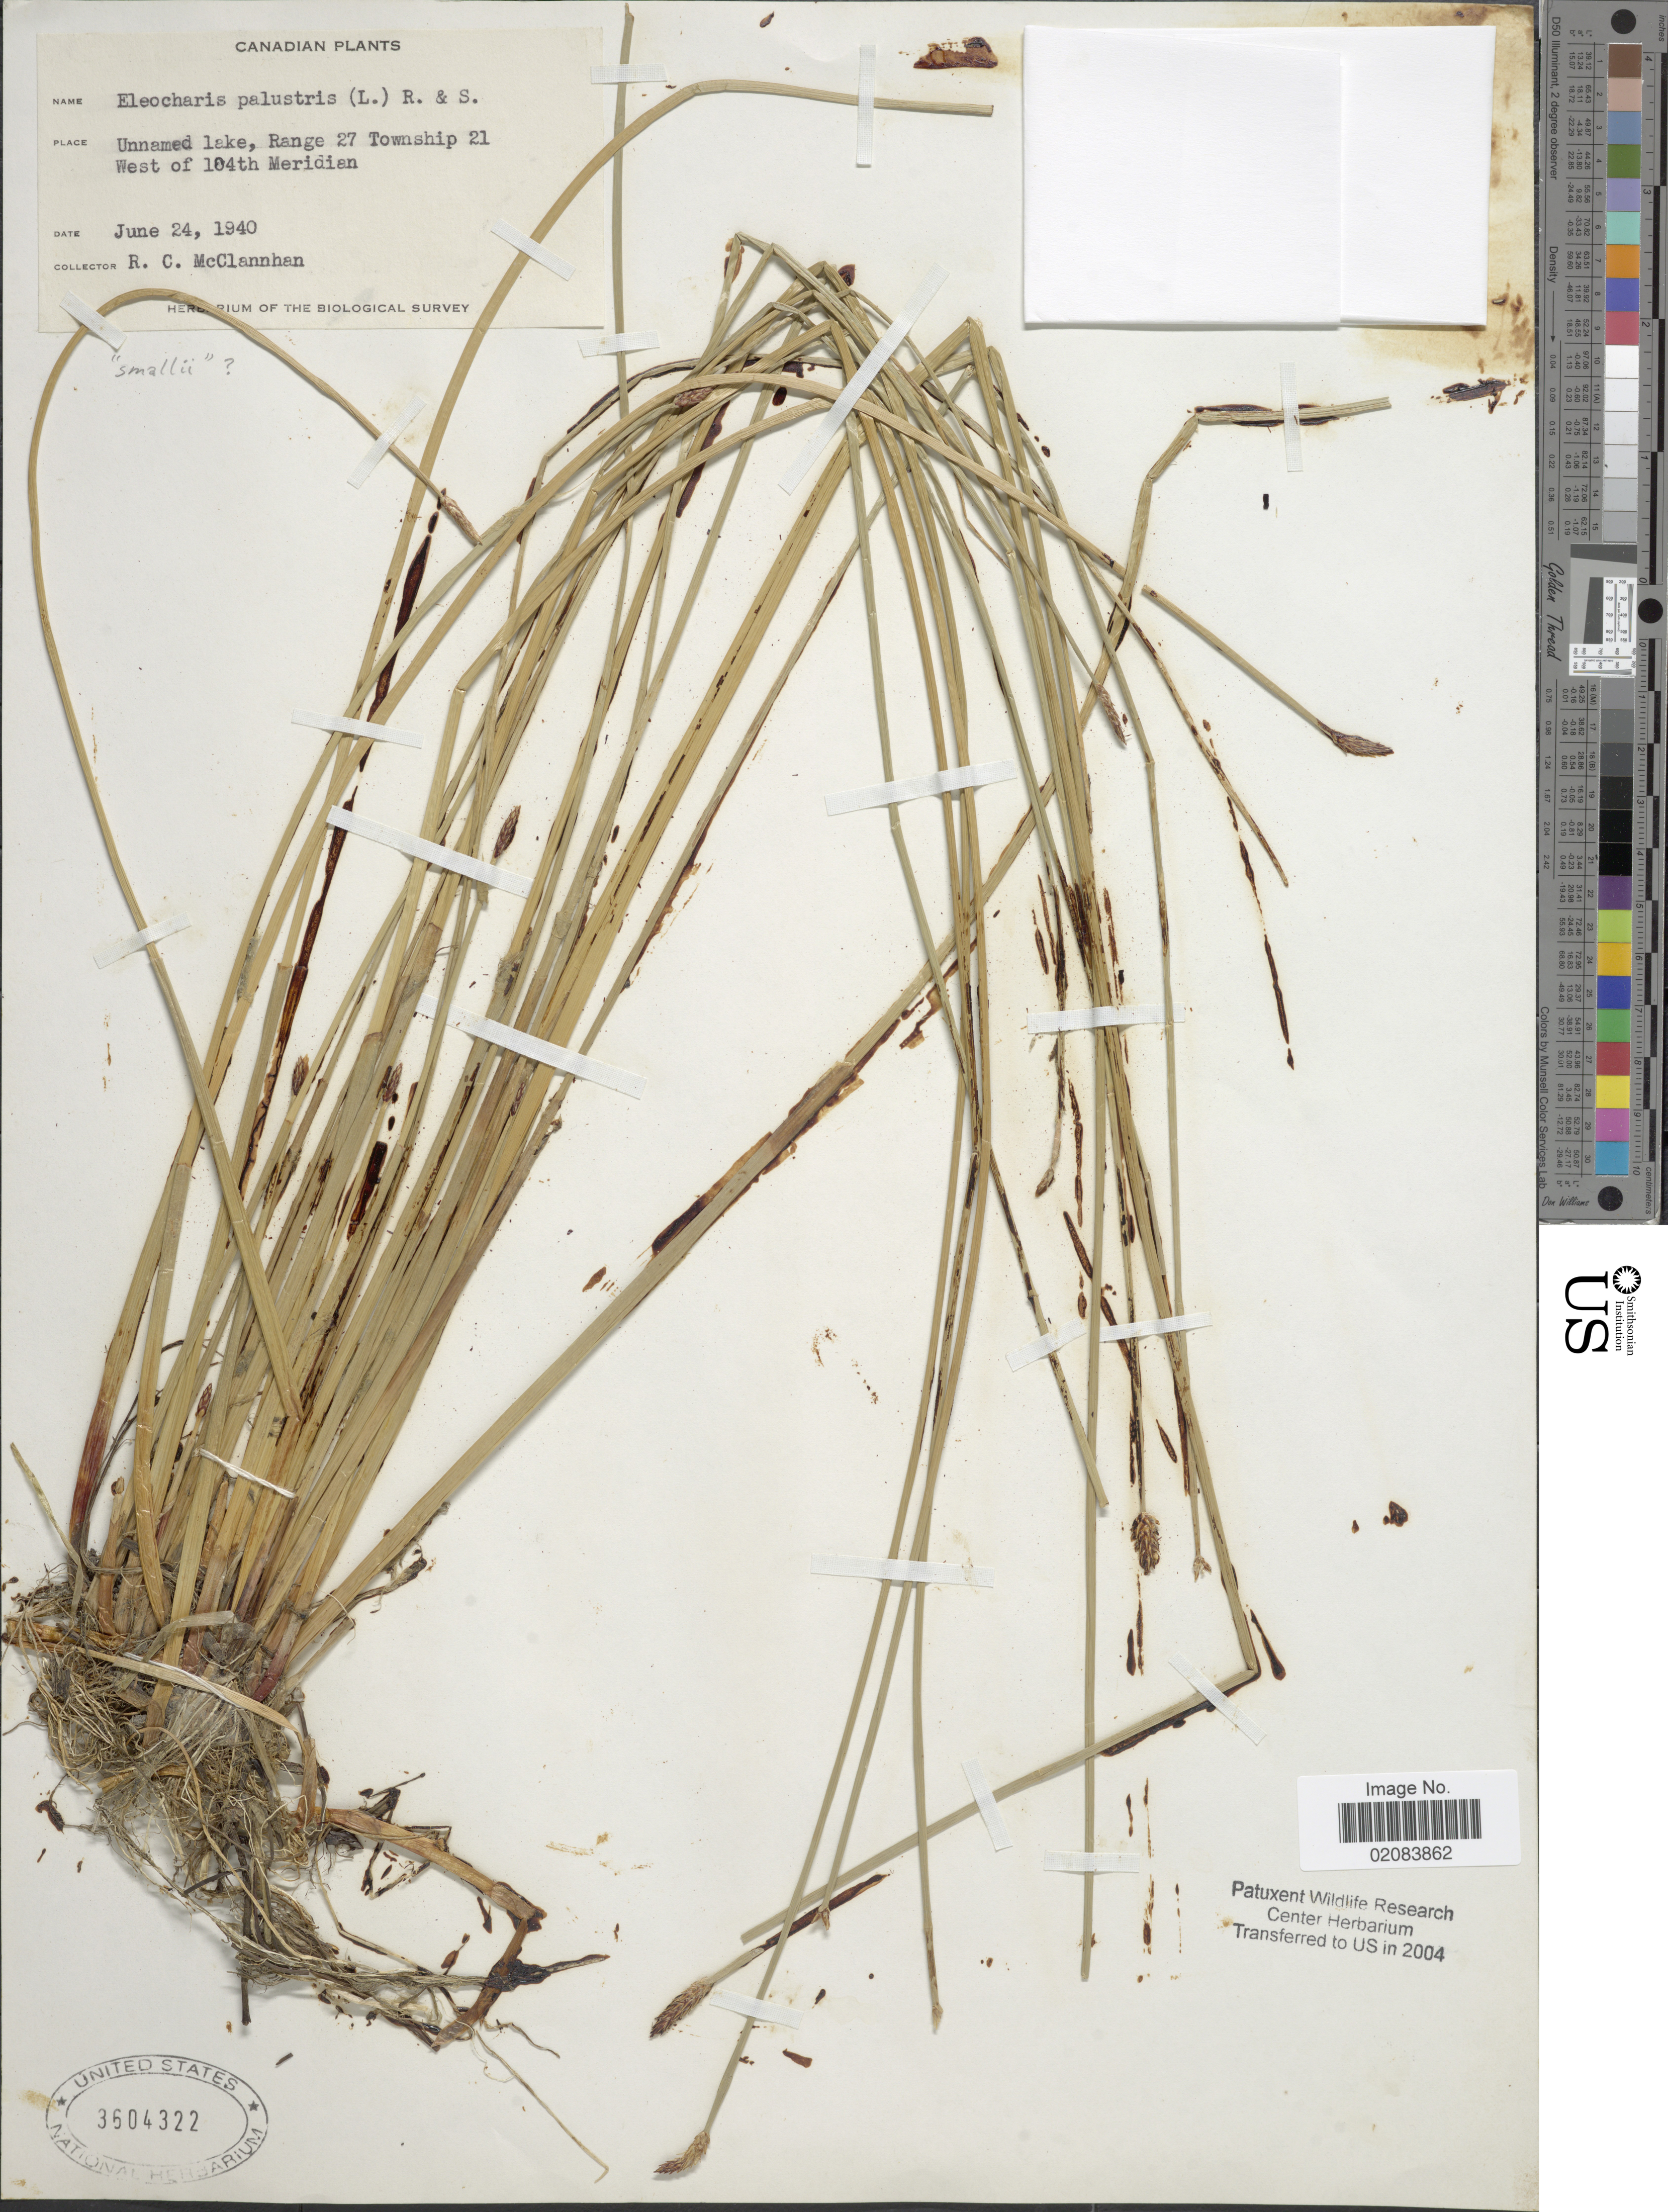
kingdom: Plantae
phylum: Tracheophyta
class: Liliopsida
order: Poales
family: Cyperaceae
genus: Eleocharis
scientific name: Eleocharis palustris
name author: (L.) Roem. & Schult.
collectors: R. McClannhan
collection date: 1940-06-24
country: Canada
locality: Unnamed lake, Range 27 Township 21 West of 104th Meridian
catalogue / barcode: US 3604322